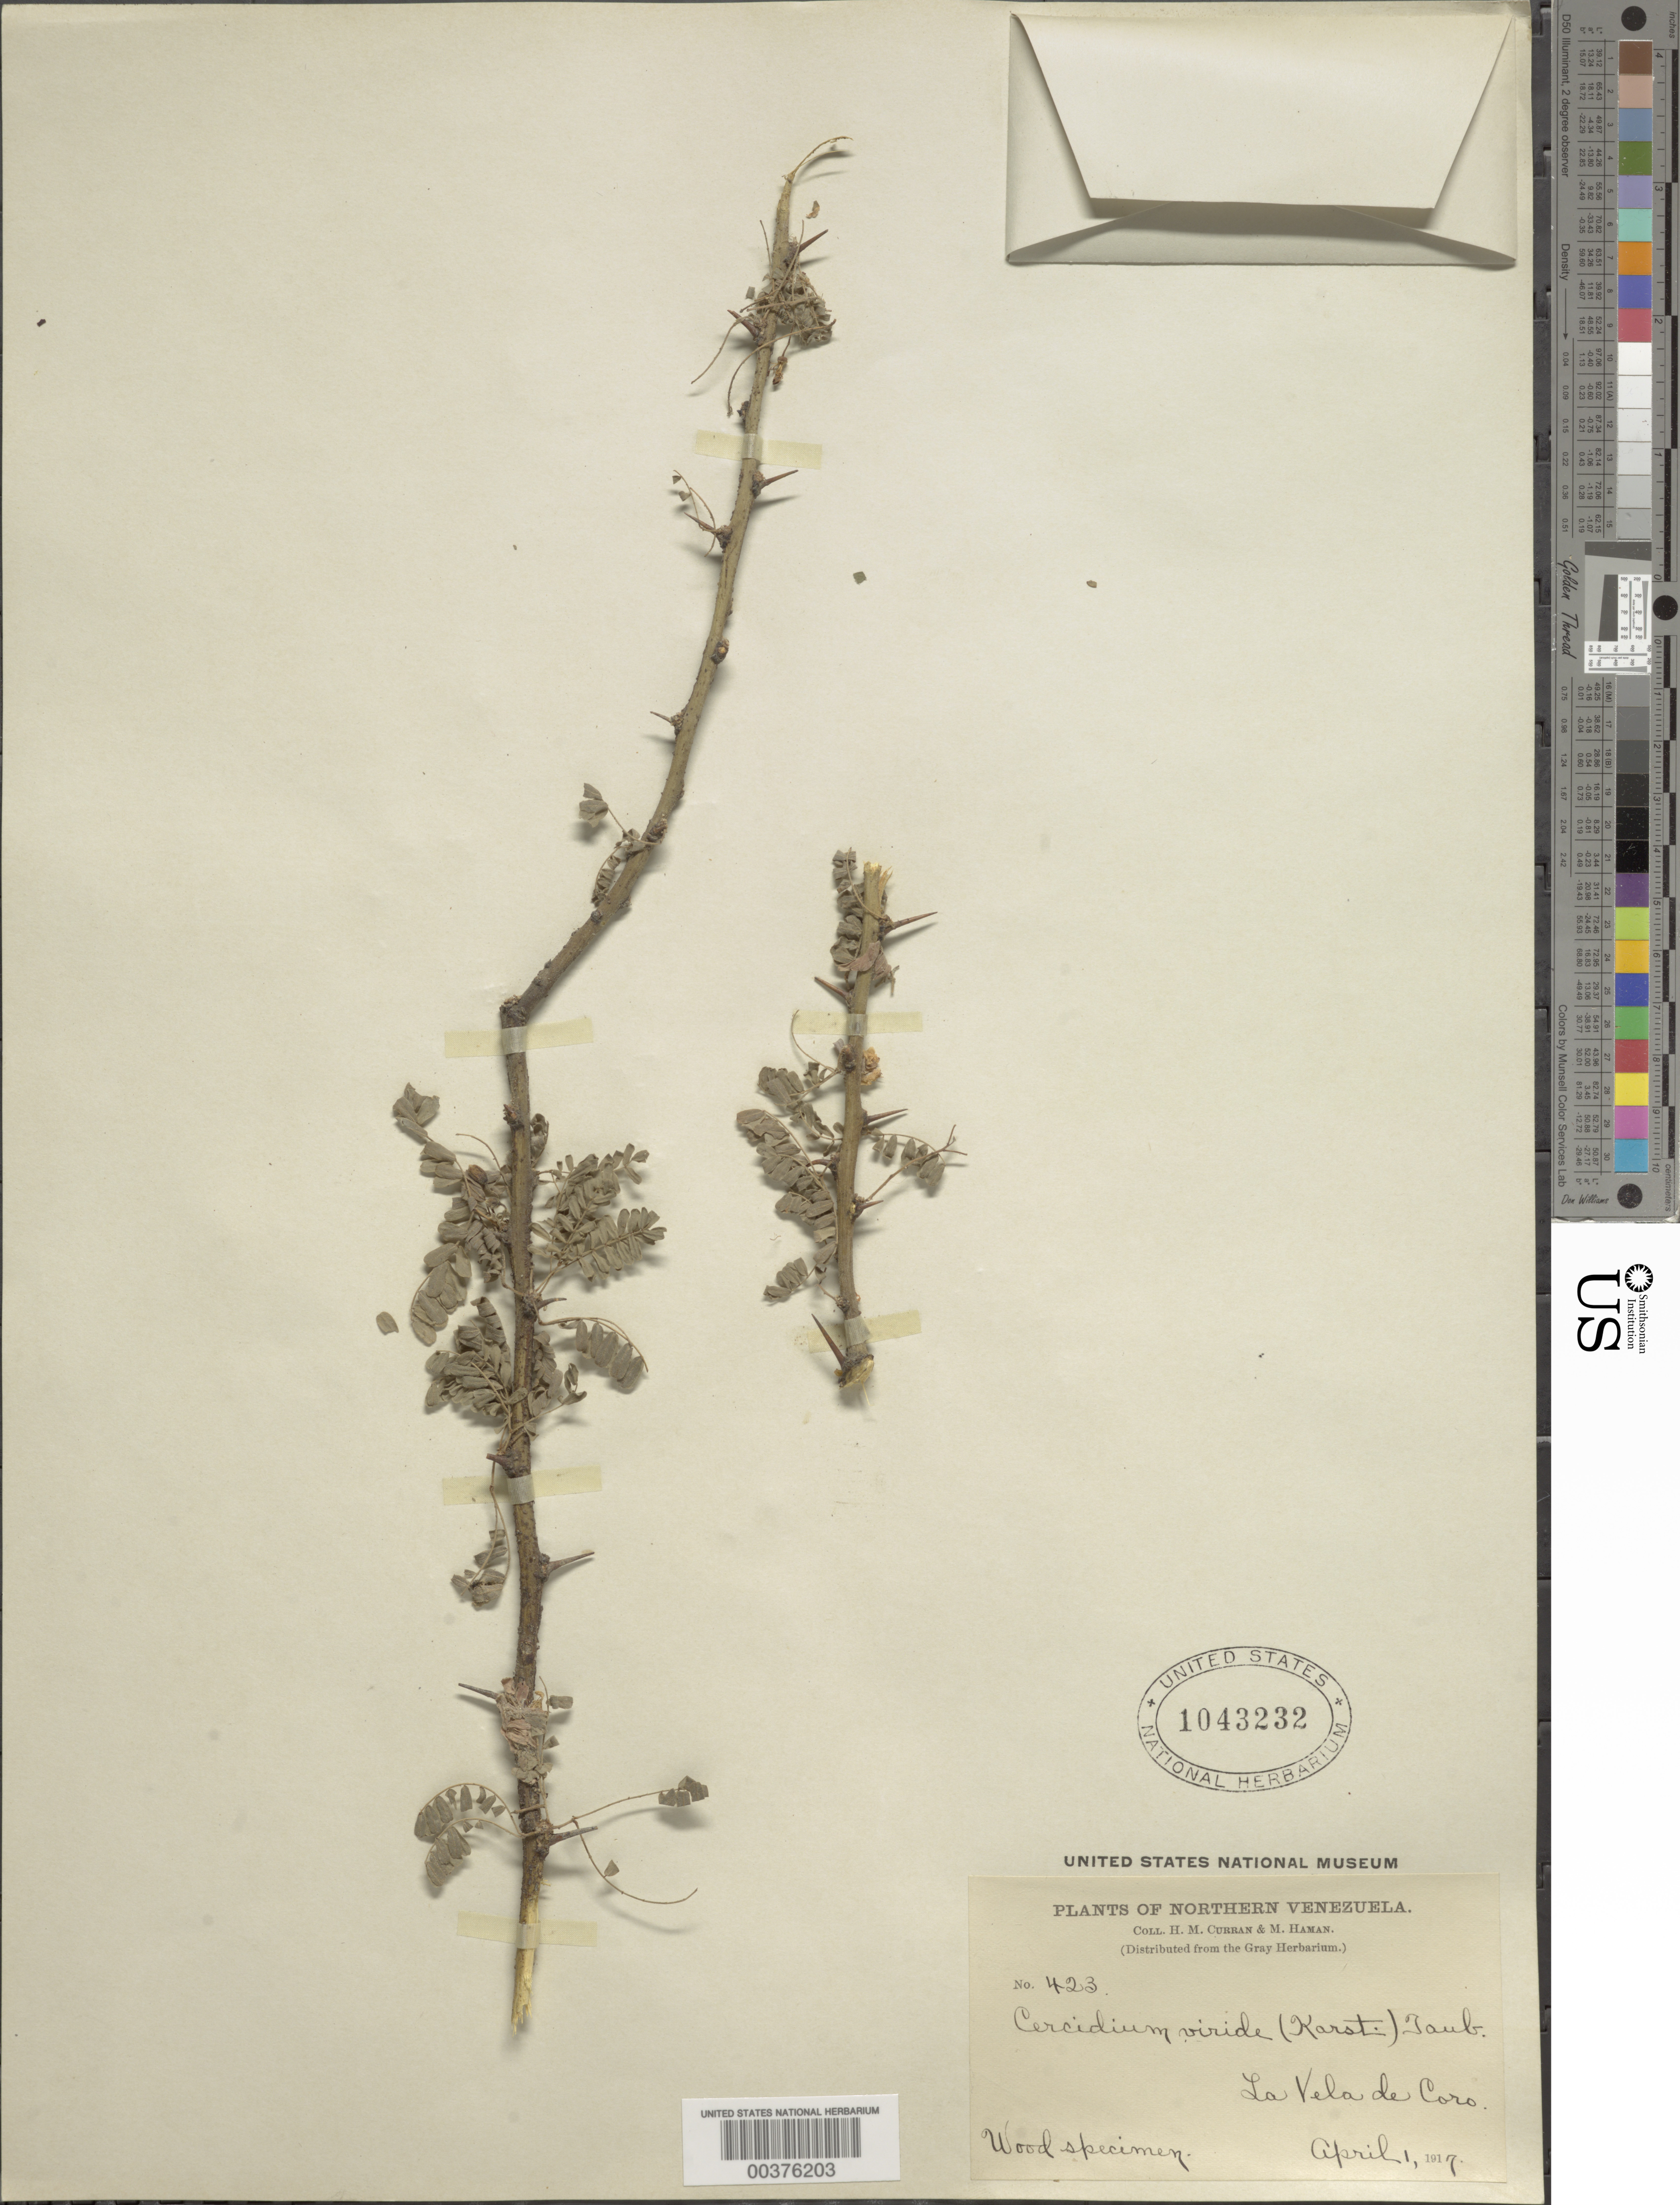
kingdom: Plantae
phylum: Tracheophyta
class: Magnoliopsida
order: Fabales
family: Fabaceae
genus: Parkinsonia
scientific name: Parkinsonia praecox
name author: (Ruiz & Pav.) J.E. Hawkins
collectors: H. M. Curran & M. Haman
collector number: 423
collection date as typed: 01 Apr 1917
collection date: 1917-04-01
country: Venezuela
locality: La vela de coro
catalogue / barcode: US 1043232